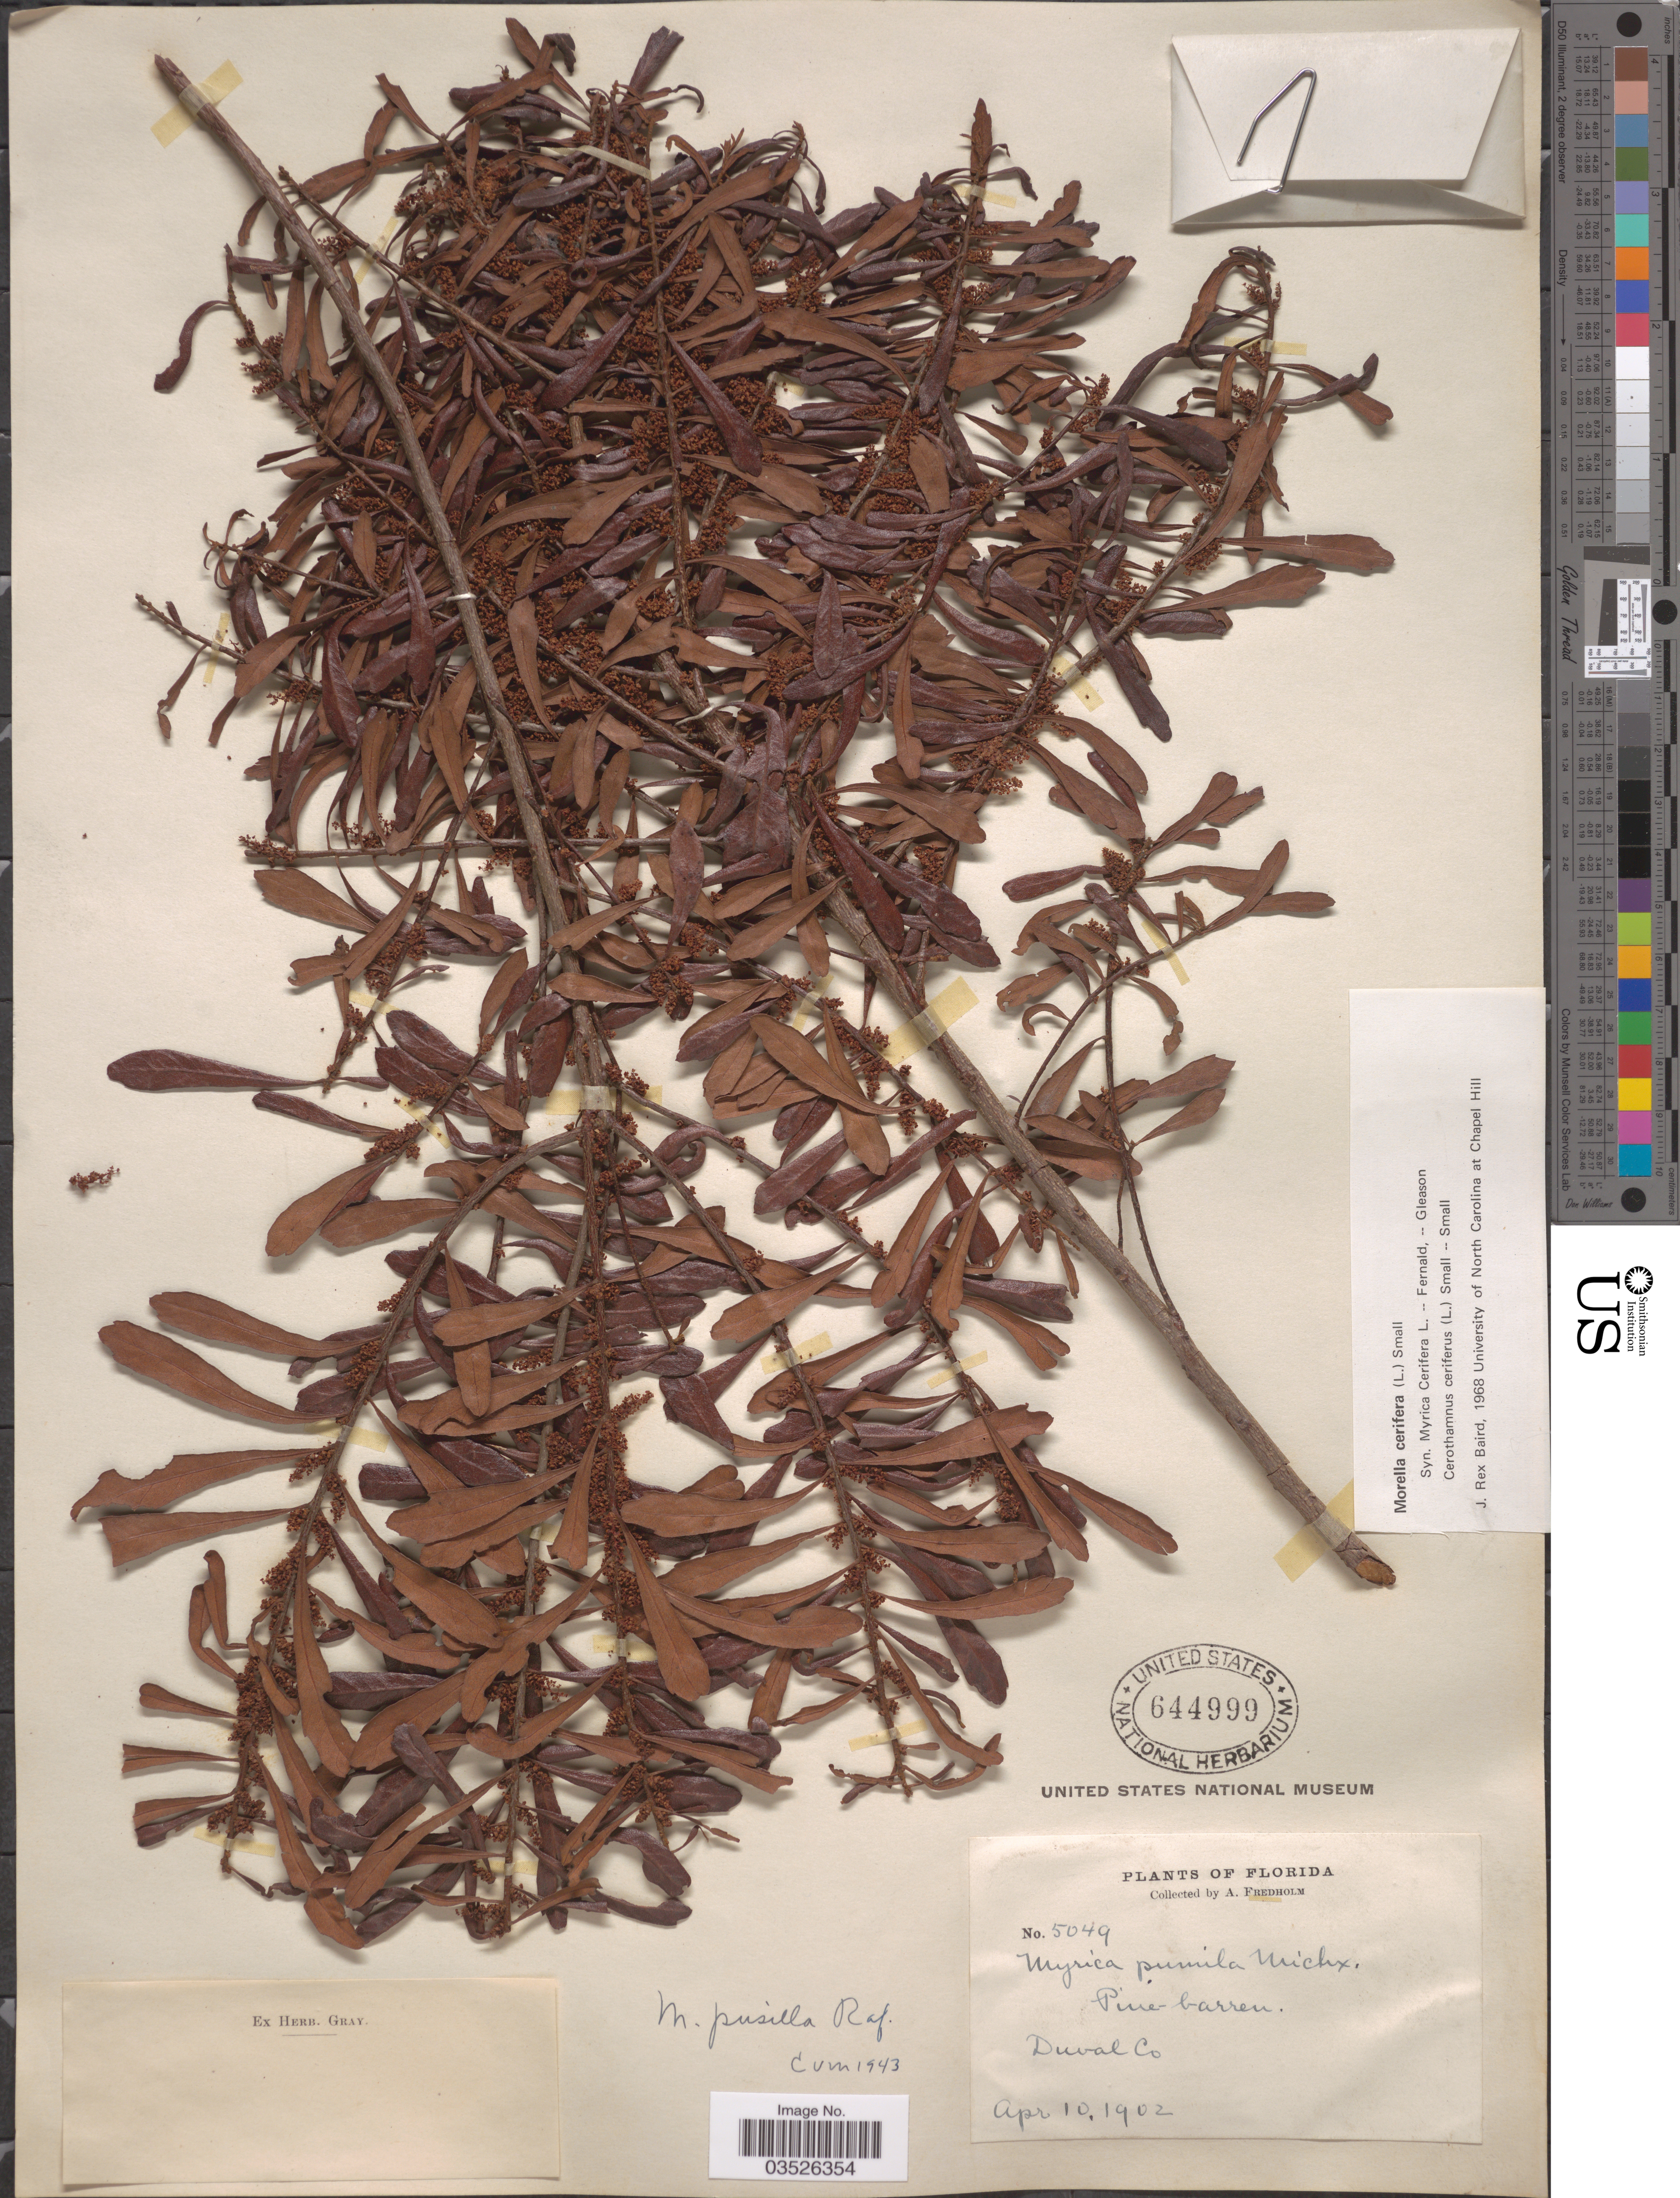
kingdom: Plantae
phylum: Tracheophyta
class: Magnoliopsida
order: Fagales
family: Myricaceae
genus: Morella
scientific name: Morella pumila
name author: (Michx.) Small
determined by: Strong, Mark T., (BOT), Smithsonian Institution - National Museum of Natural History (UNITED STATES)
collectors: A. Fredholm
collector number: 5049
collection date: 1902-04-10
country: United States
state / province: Florida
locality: Duval Co.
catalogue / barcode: US 644999